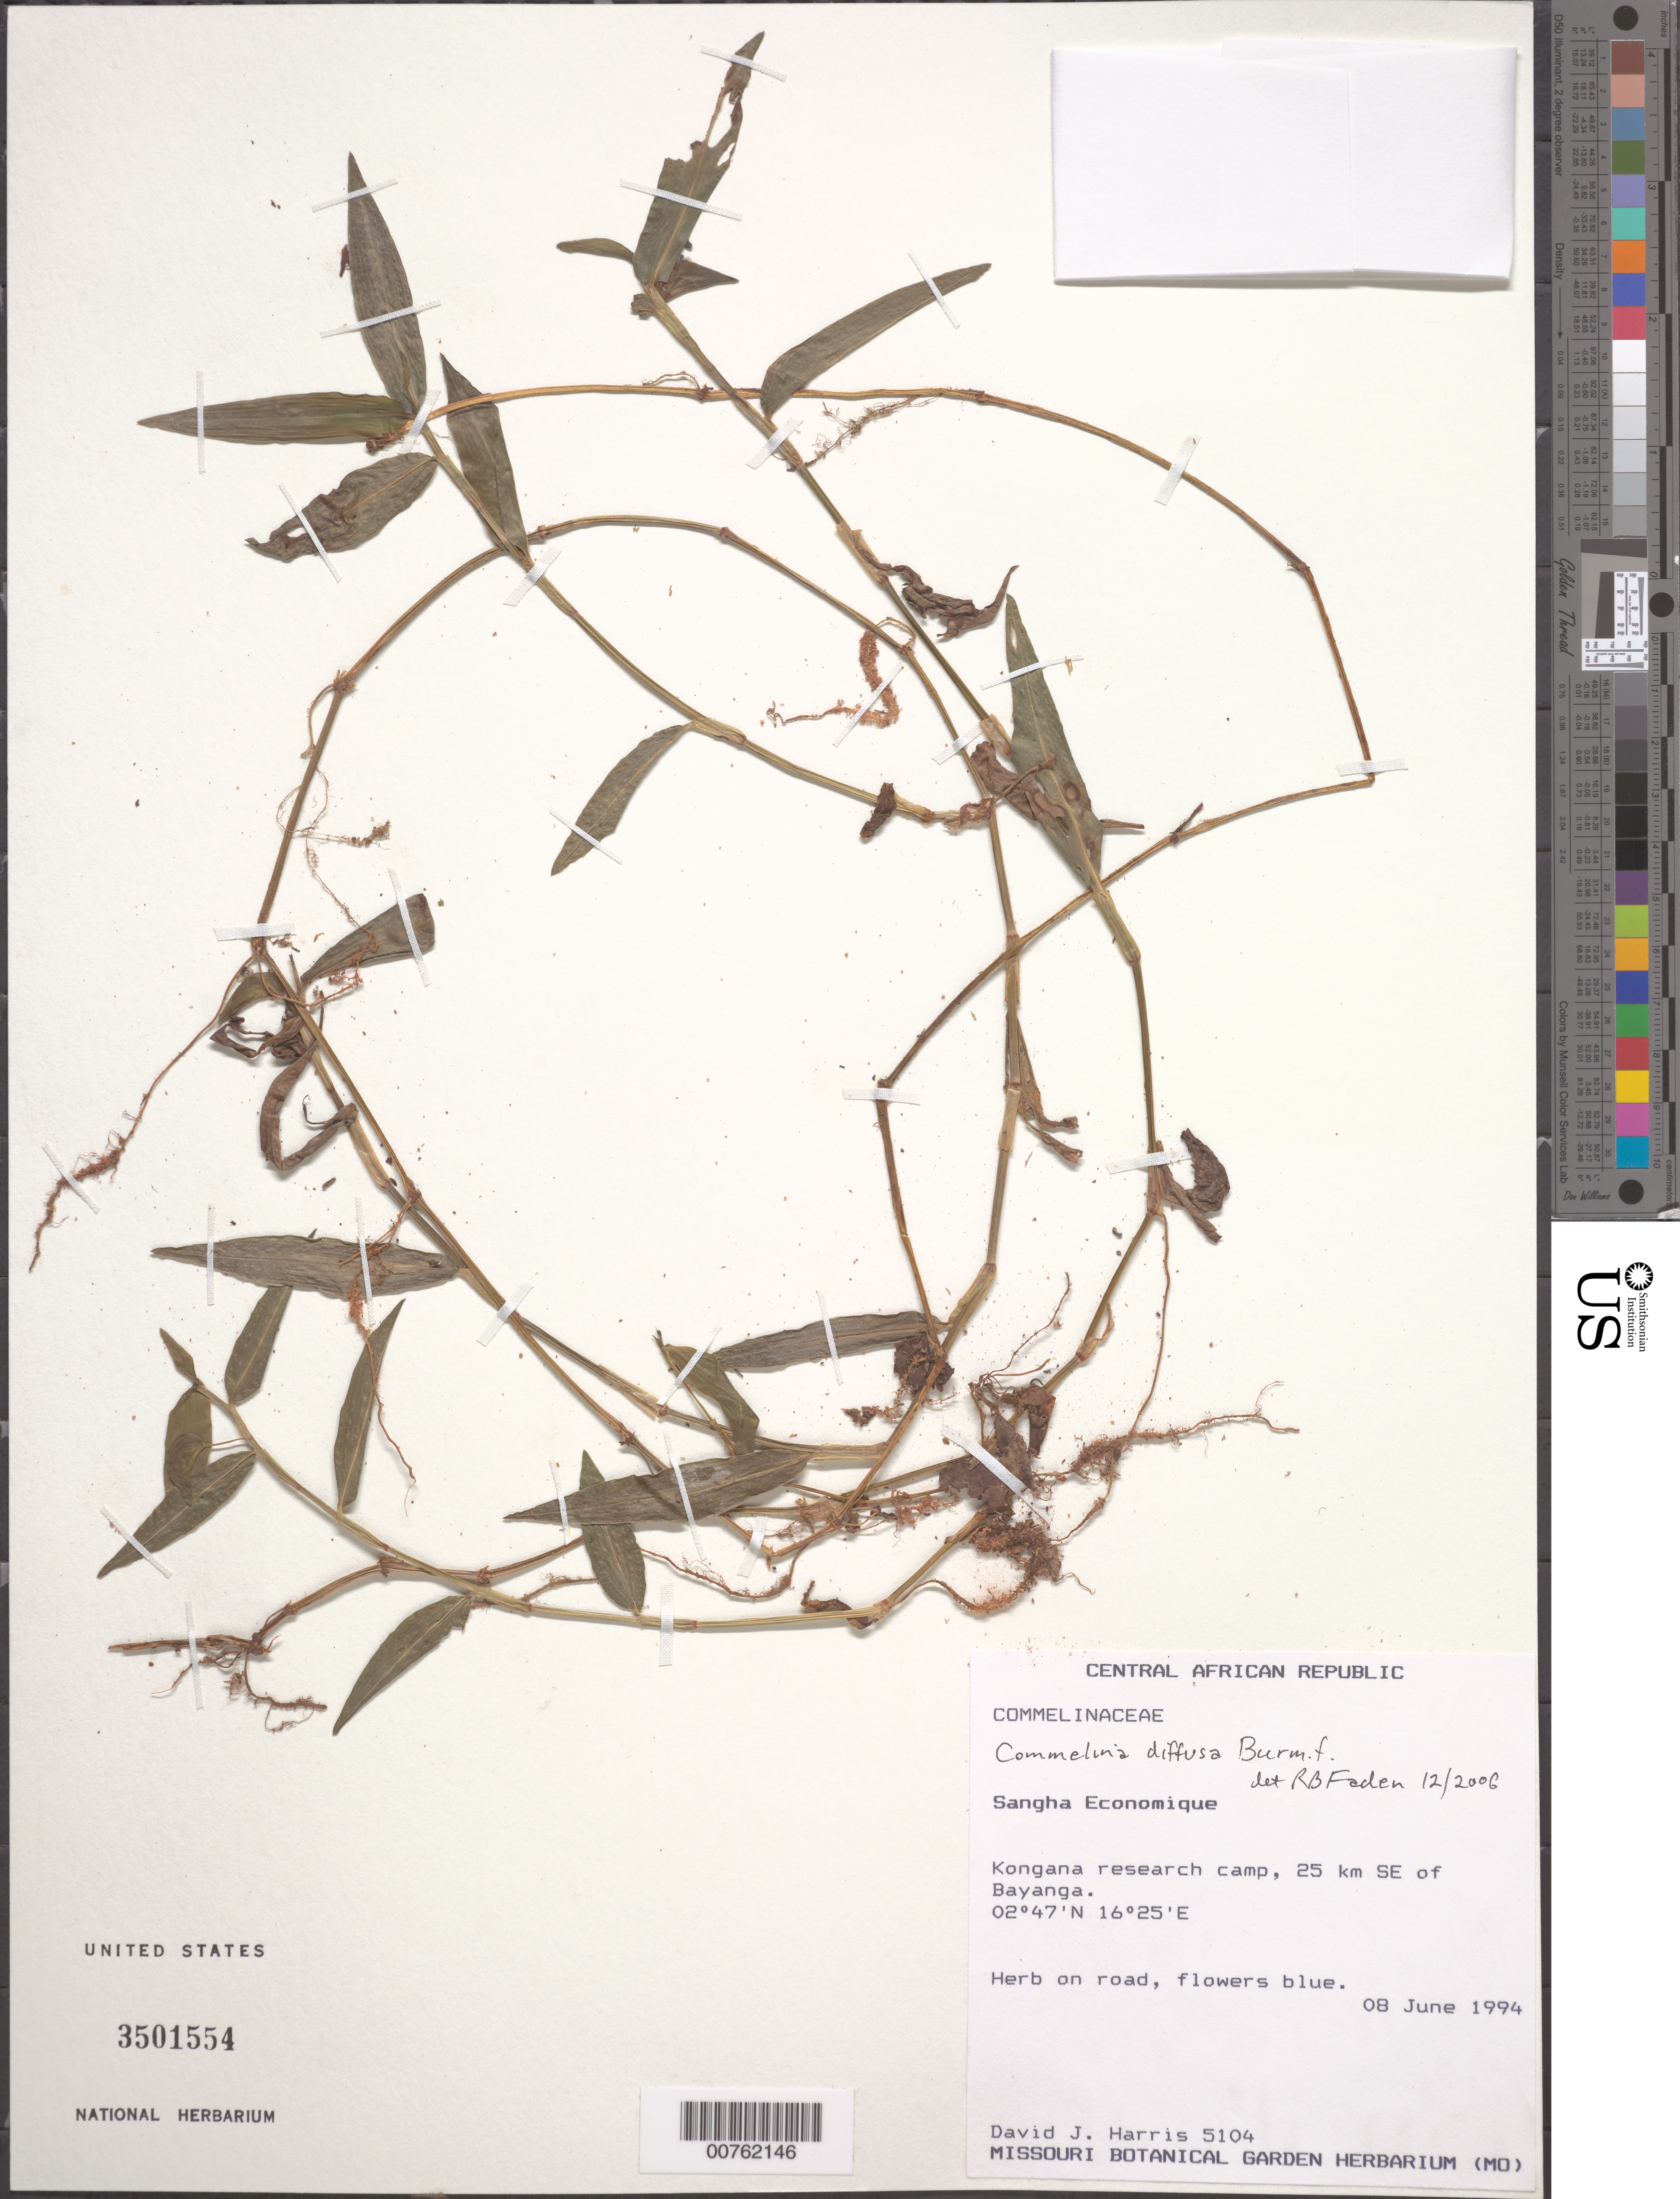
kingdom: Plantae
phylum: Tracheophyta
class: Liliopsida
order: Commelinales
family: Commelinaceae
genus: Commelina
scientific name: Commelina diffusa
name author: Burm. f.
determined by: Faden, Robert B., (US), Smithsonian Institution - National Museum of Natural History (UNITED STATES)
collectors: D. J. Harris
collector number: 5104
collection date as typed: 08 Jun 1994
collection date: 1994-06-08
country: Central African Republic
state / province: Sangha-Mbaere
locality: Kongana research camp, 25 km SE of Bayanga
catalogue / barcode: US 3501554